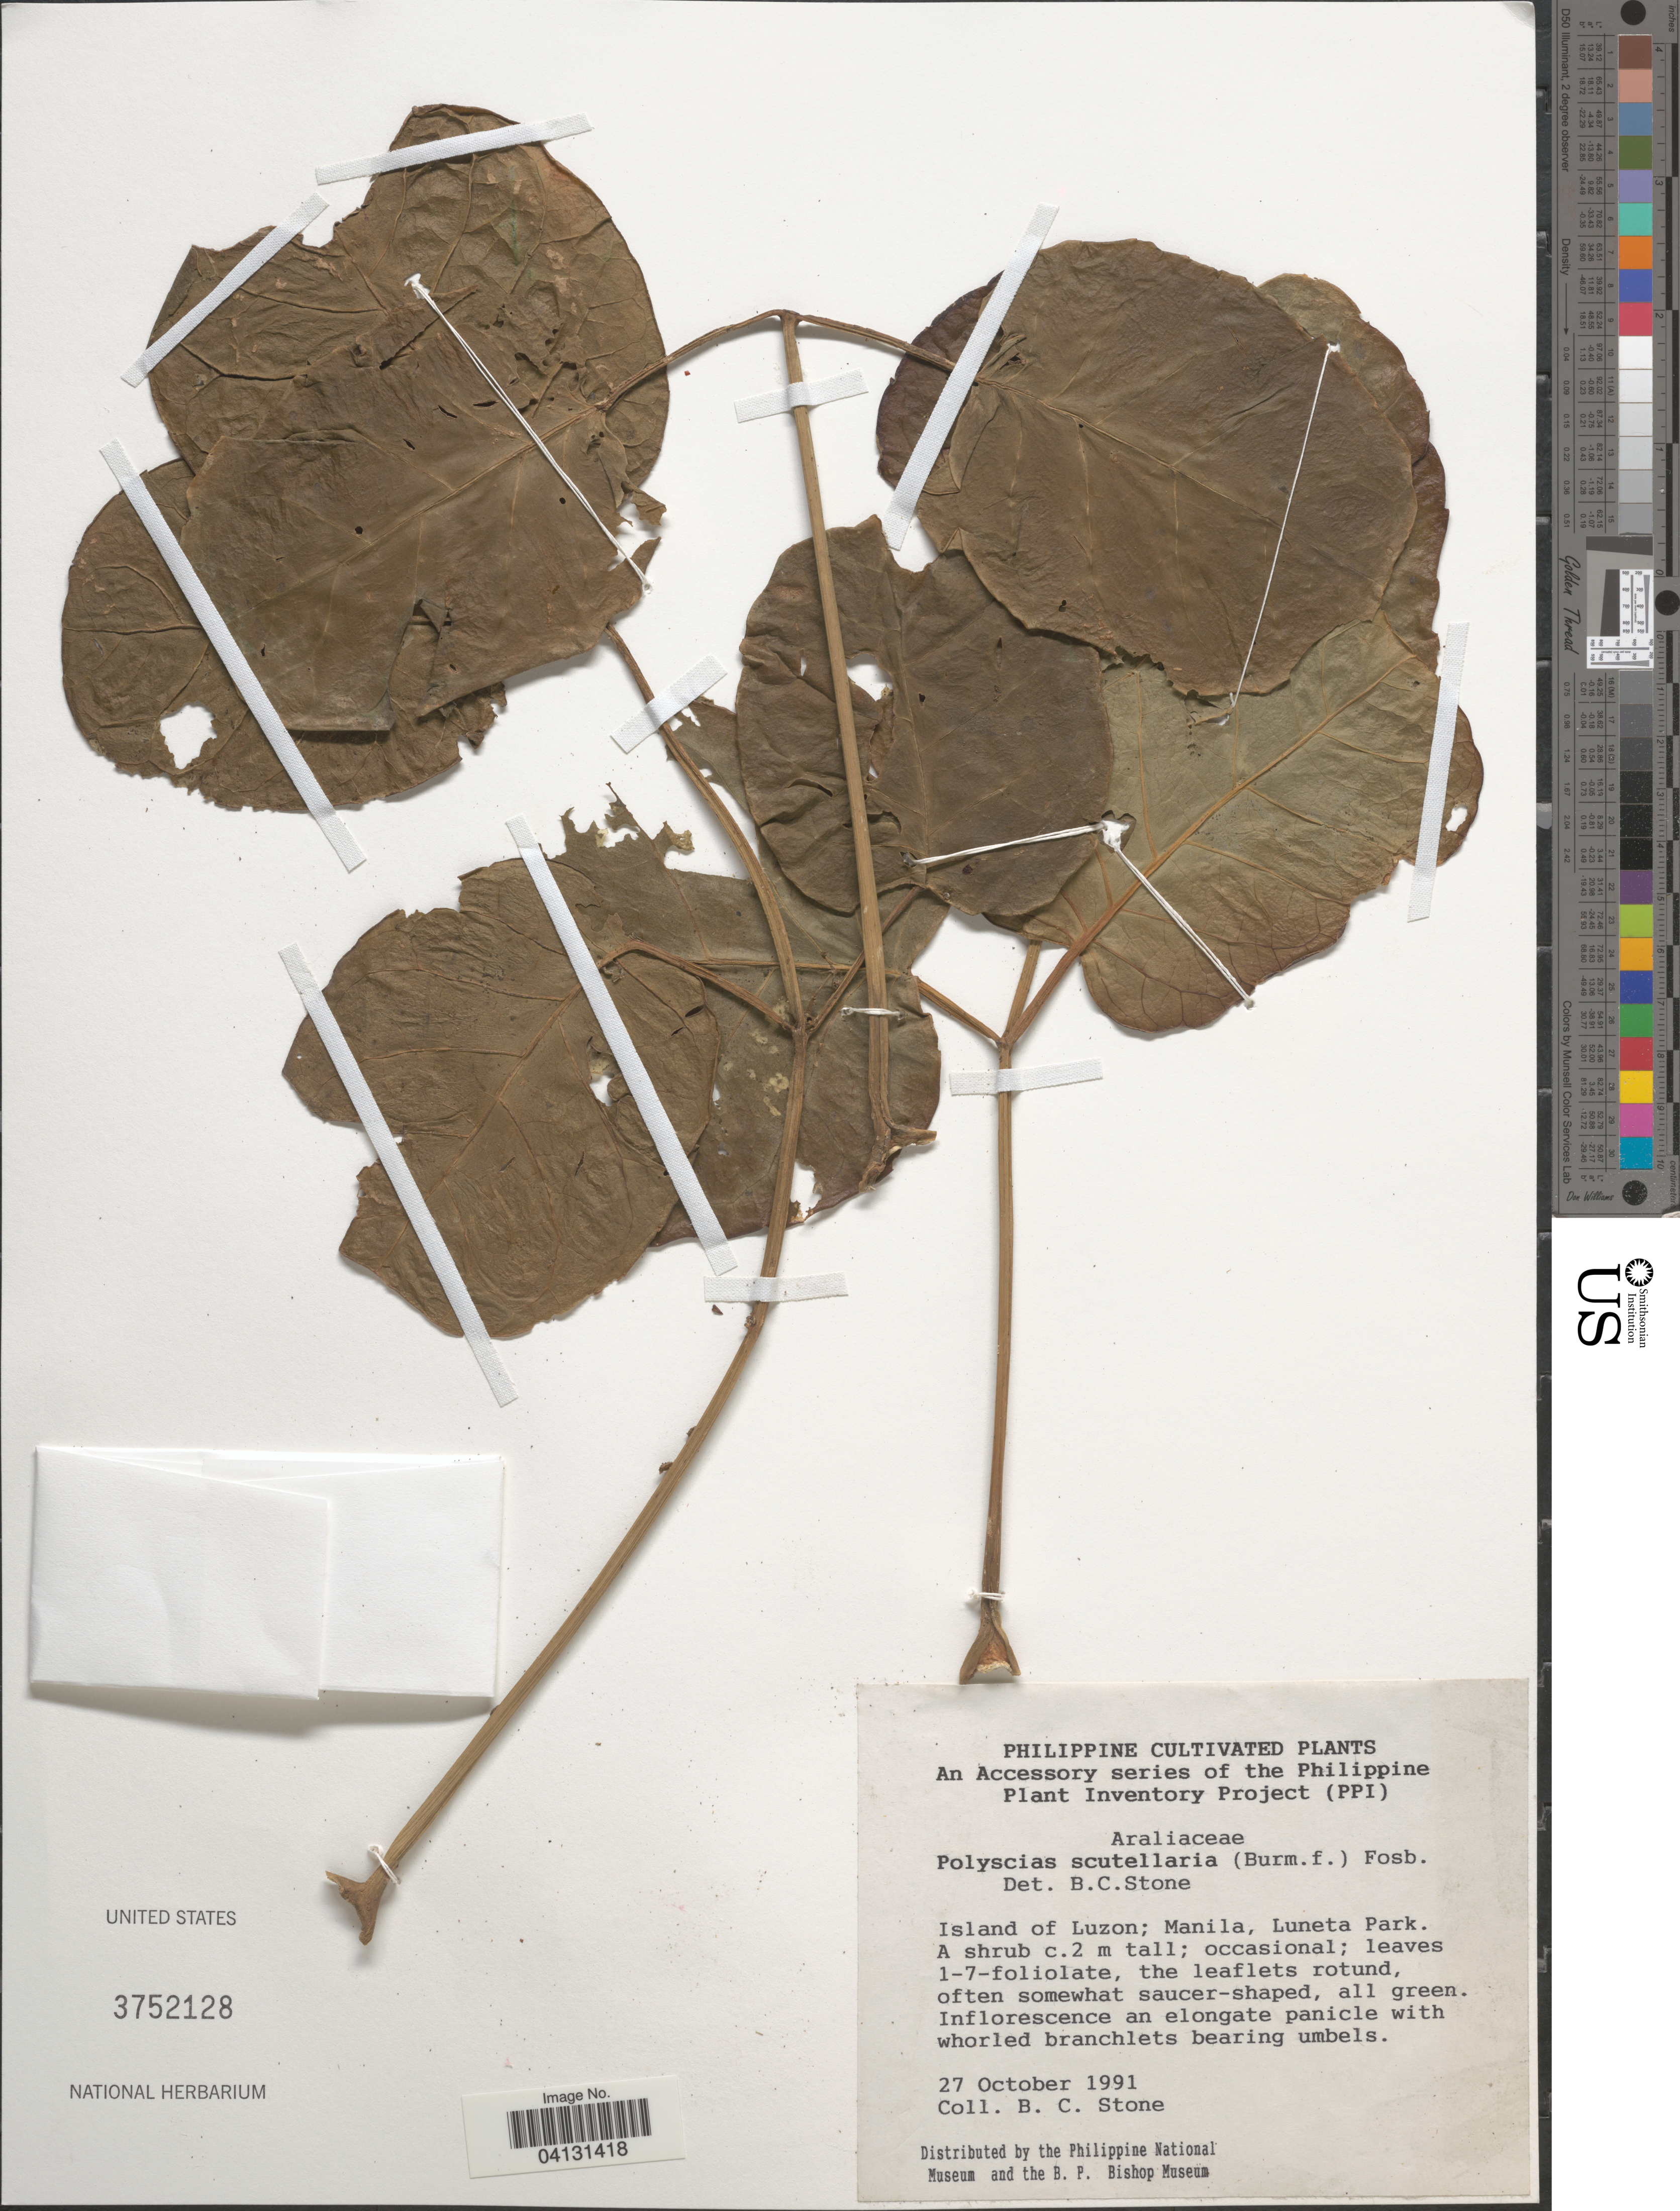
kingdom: Plantae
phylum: Tracheophyta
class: Magnoliopsida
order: Apiales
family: Araliaceae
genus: Polyscias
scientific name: Polyscias scutellaria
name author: (Burm. f.) Fosberg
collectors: B. C. Stone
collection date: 1991-10-27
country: Philippines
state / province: National Capital Region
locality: Island of Luzon; Manila, Luneta Park.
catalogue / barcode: US 3752128